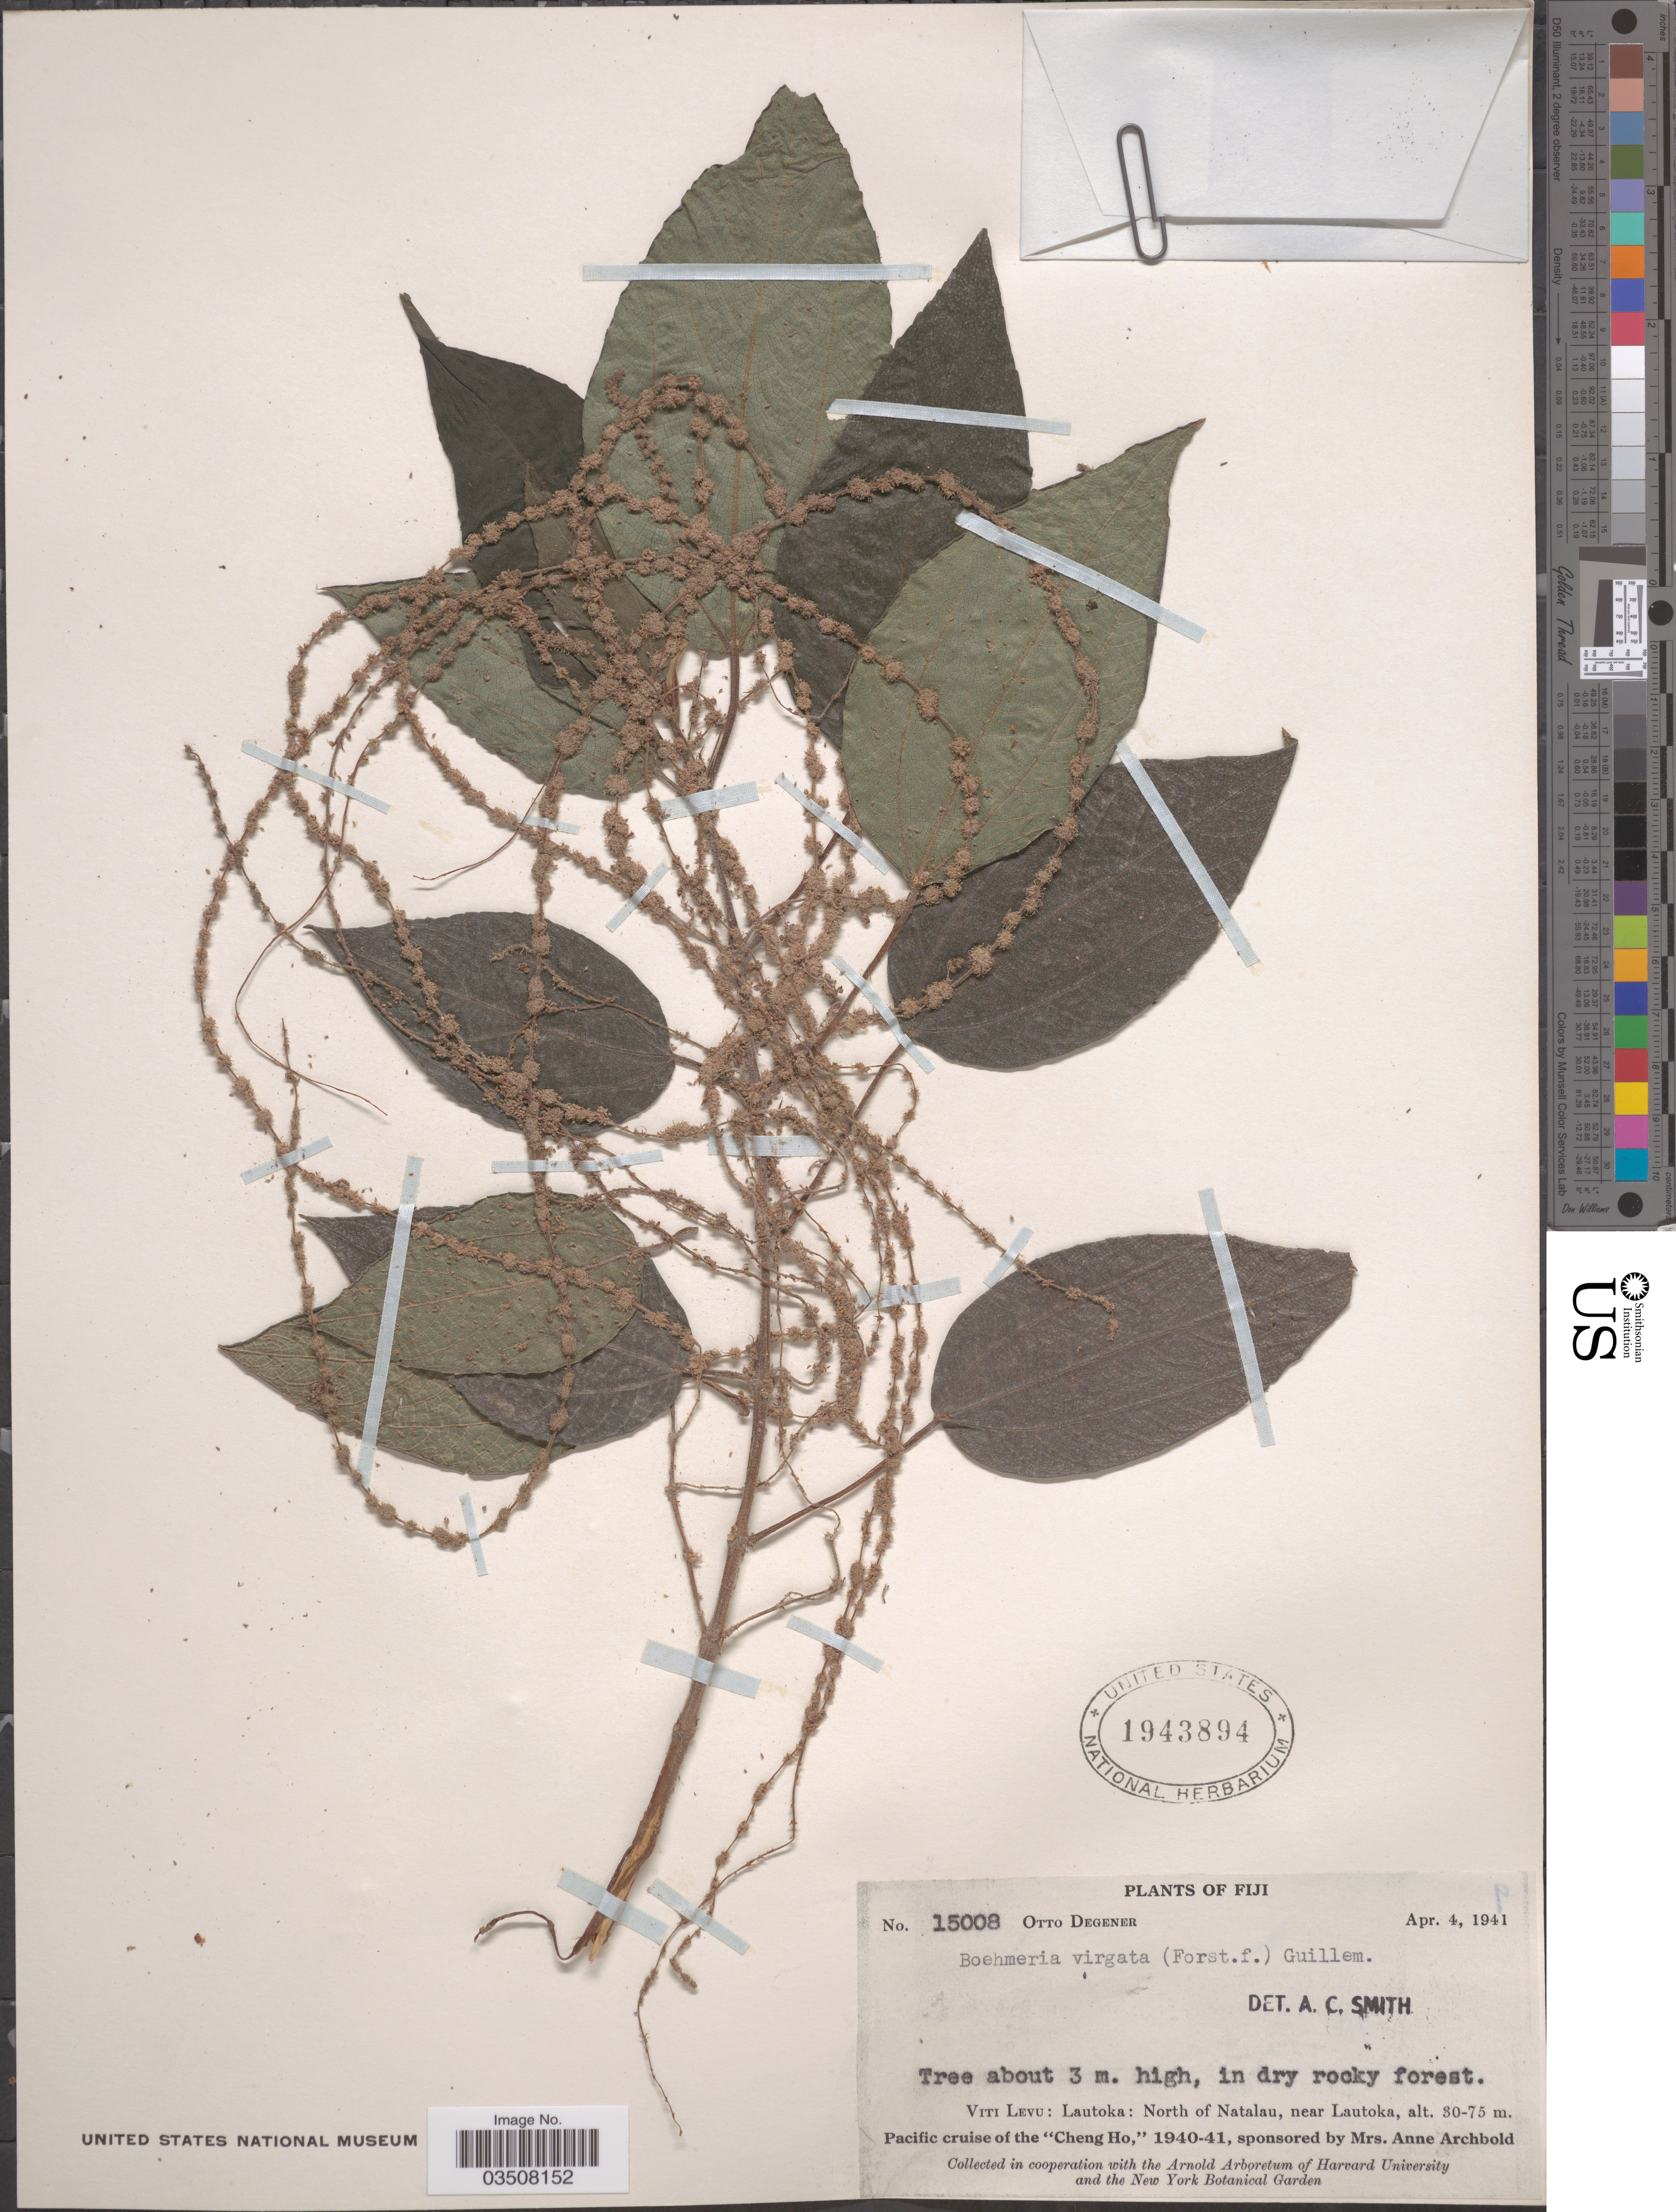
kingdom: Plantae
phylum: Tracheophyta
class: Magnoliopsida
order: Rosales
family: Urticaceae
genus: Boehmeria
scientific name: Boehmeria virgata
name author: (G. Forst.) Guill.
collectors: O. Degener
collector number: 15008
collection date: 1941-04-04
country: Fiji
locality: Viti Levu: Lautoka: North of Natalau, near Lautoka.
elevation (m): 30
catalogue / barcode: US 1943894